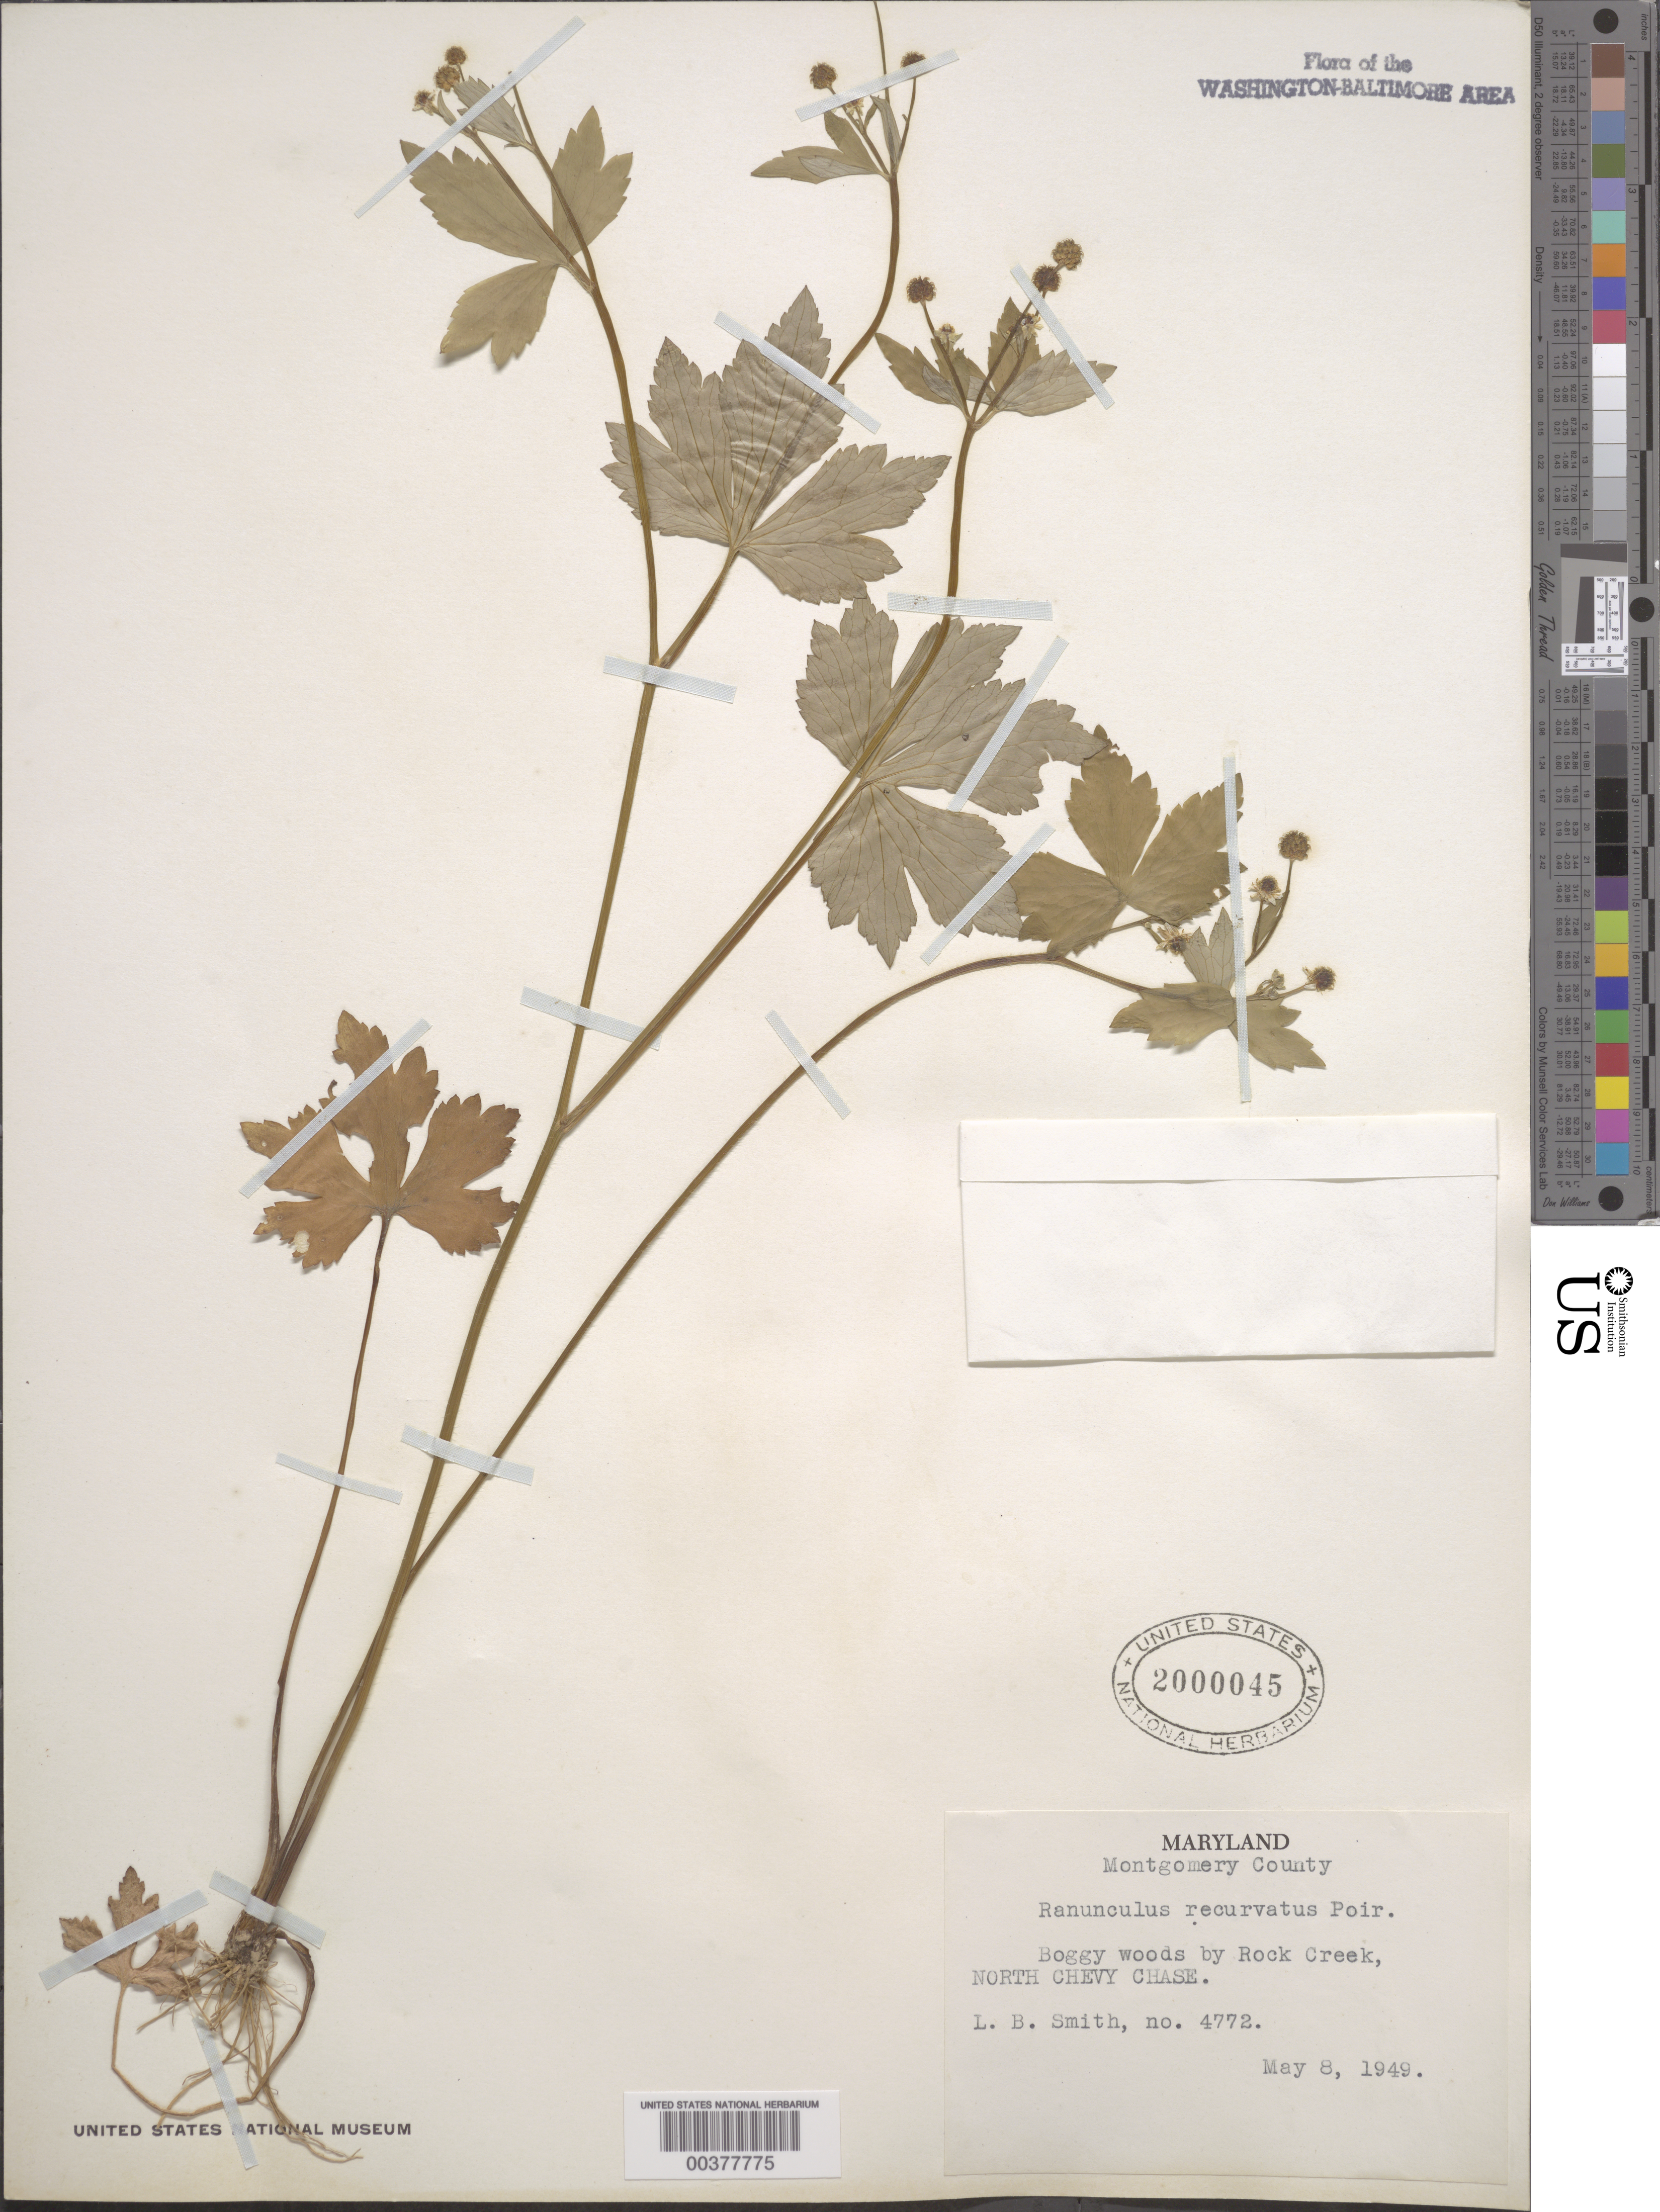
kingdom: Plantae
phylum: Tracheophyta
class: Magnoliopsida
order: Ranunculales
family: Ranunculaceae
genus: Ranunculus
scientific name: Ranunculus recurvatus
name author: Poir.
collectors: L. Smith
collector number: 4772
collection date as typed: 08 May 1949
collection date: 1949-05-08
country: United States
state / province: Maryland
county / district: Montgomery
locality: Rock Creek, north Chevy Chase Rock Creek Park and Vicinity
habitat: Boggy woods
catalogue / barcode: US 2000045